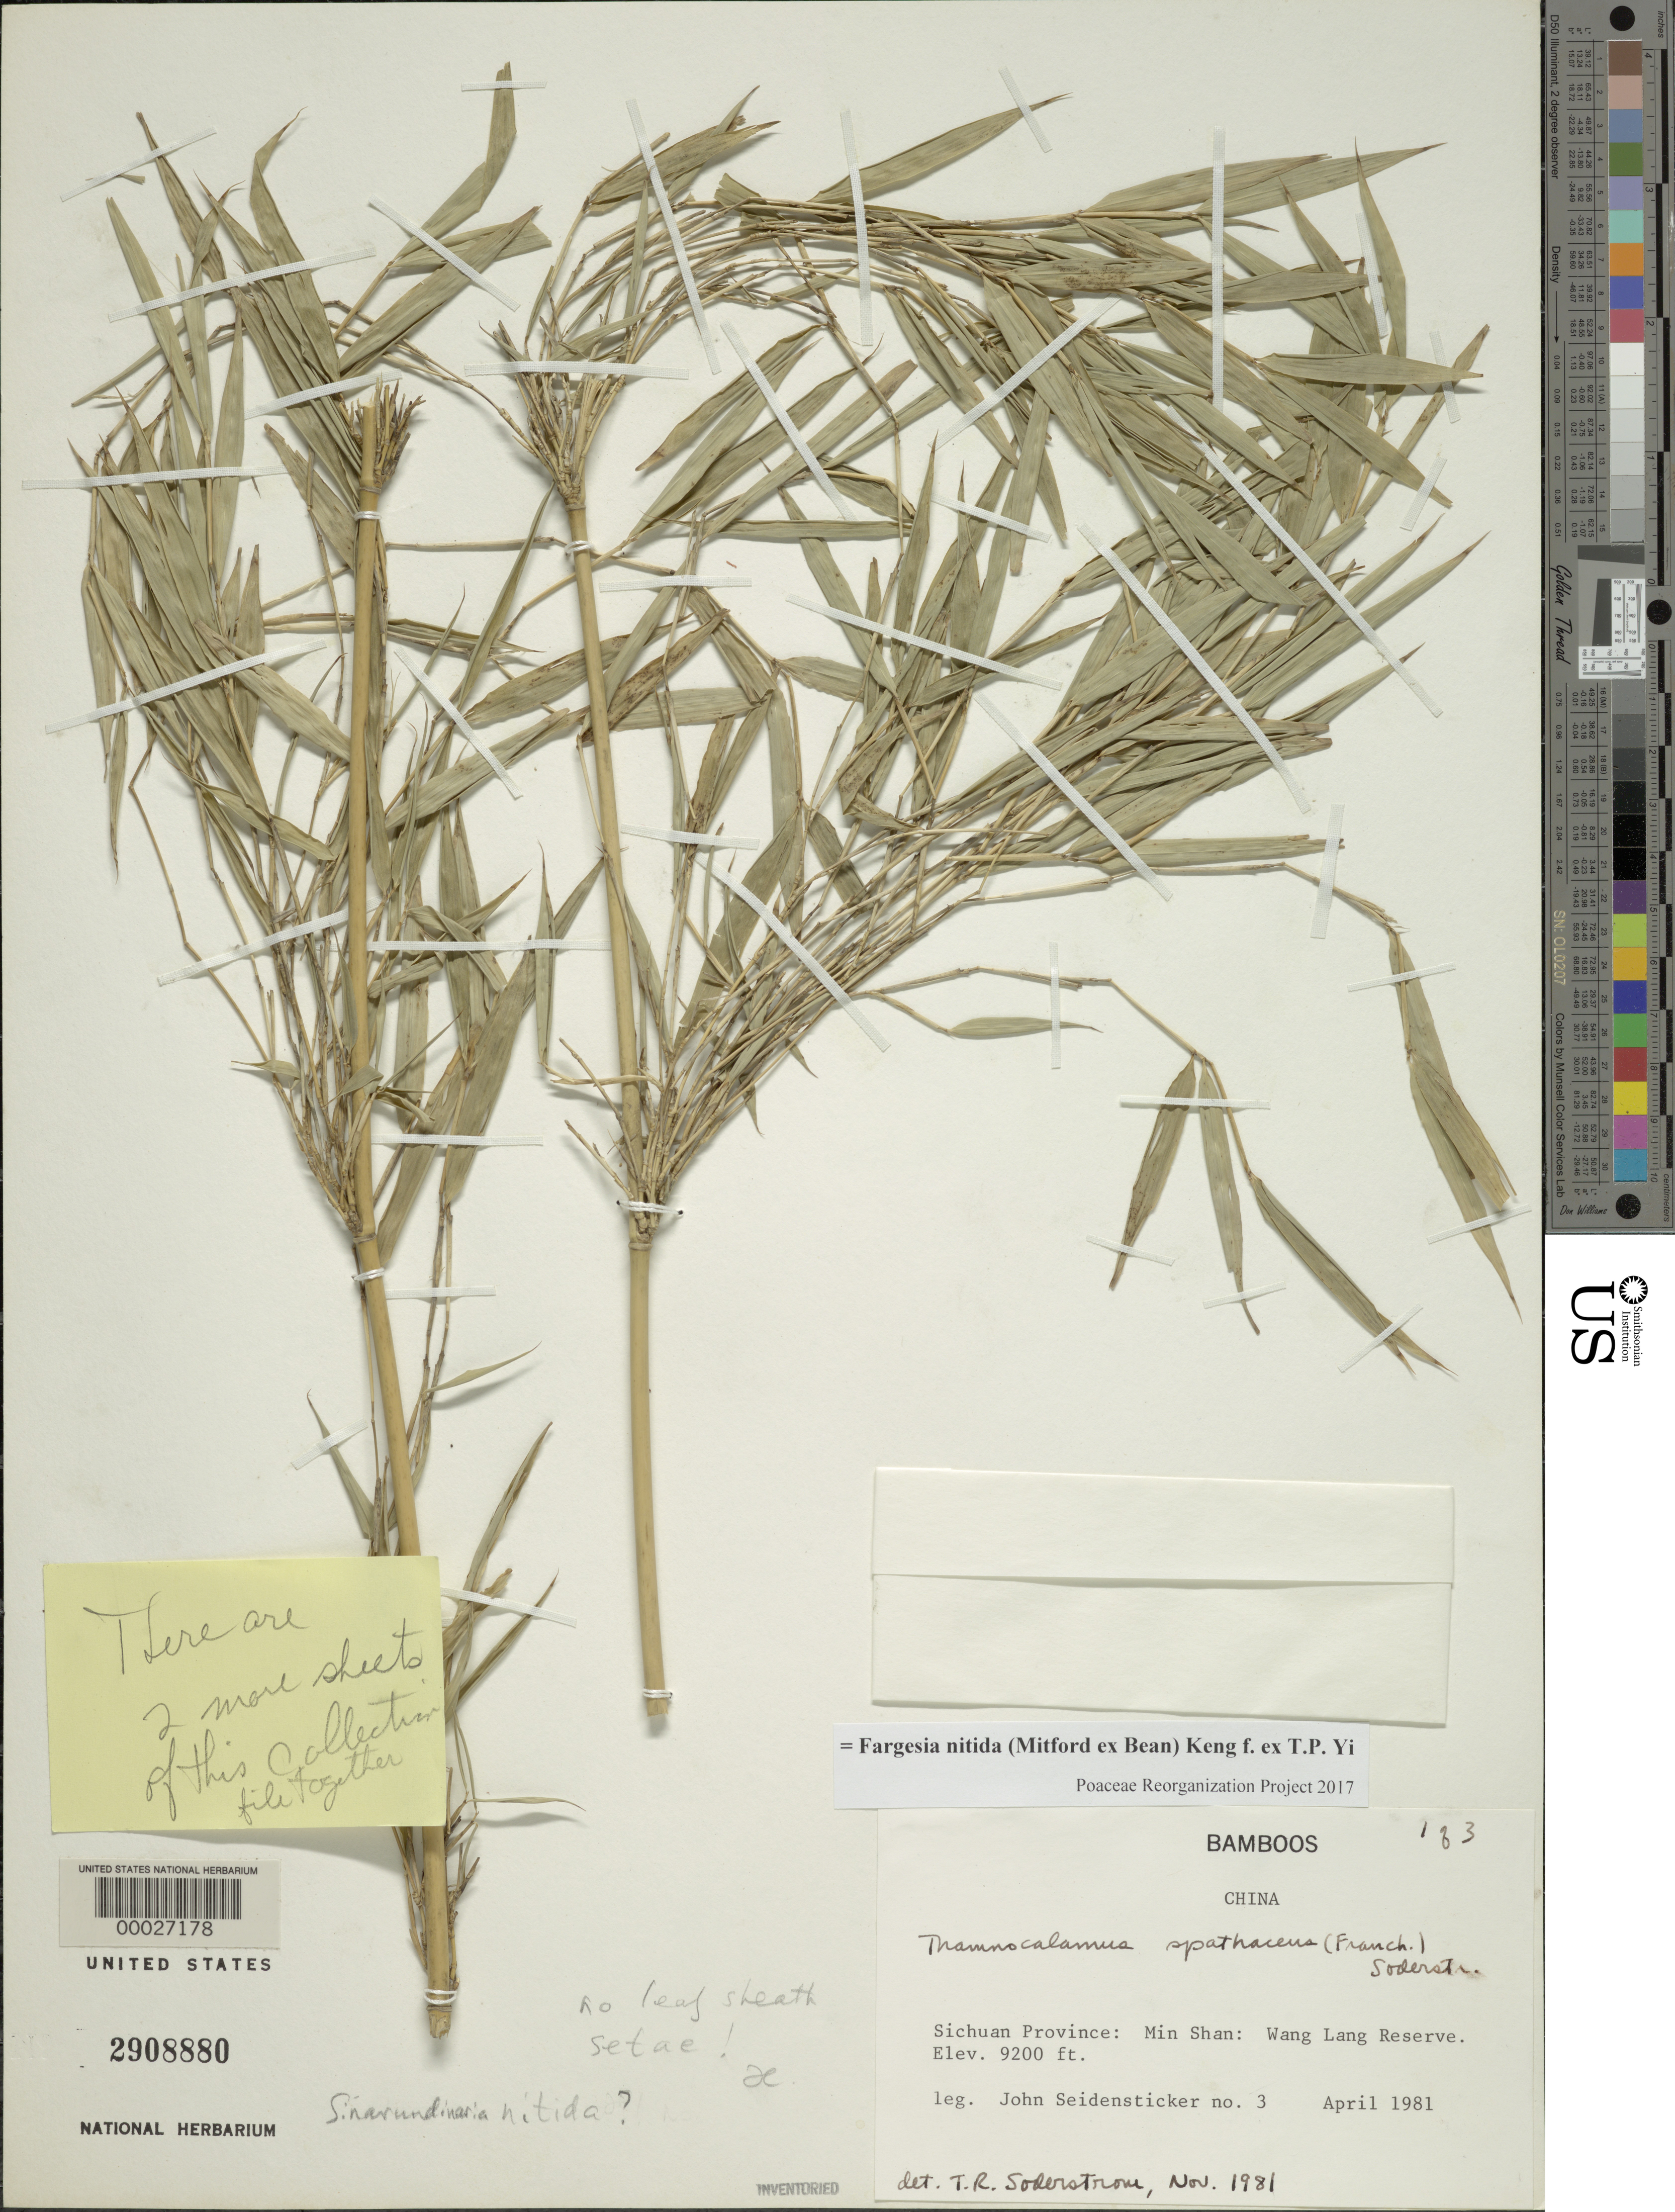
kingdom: Plantae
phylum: Tracheophyta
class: Liliopsida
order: Poales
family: Poaceae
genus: Fargesia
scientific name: Fargesia nitida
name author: (Mitford ex Stapf) Keng f. ex T.P. Yi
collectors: J. Seidensticker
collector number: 3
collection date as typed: Apr 1981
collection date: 1981-04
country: China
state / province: Sichuan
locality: Min Shan, Wang Lang Reserve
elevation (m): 2804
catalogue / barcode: US 2908880